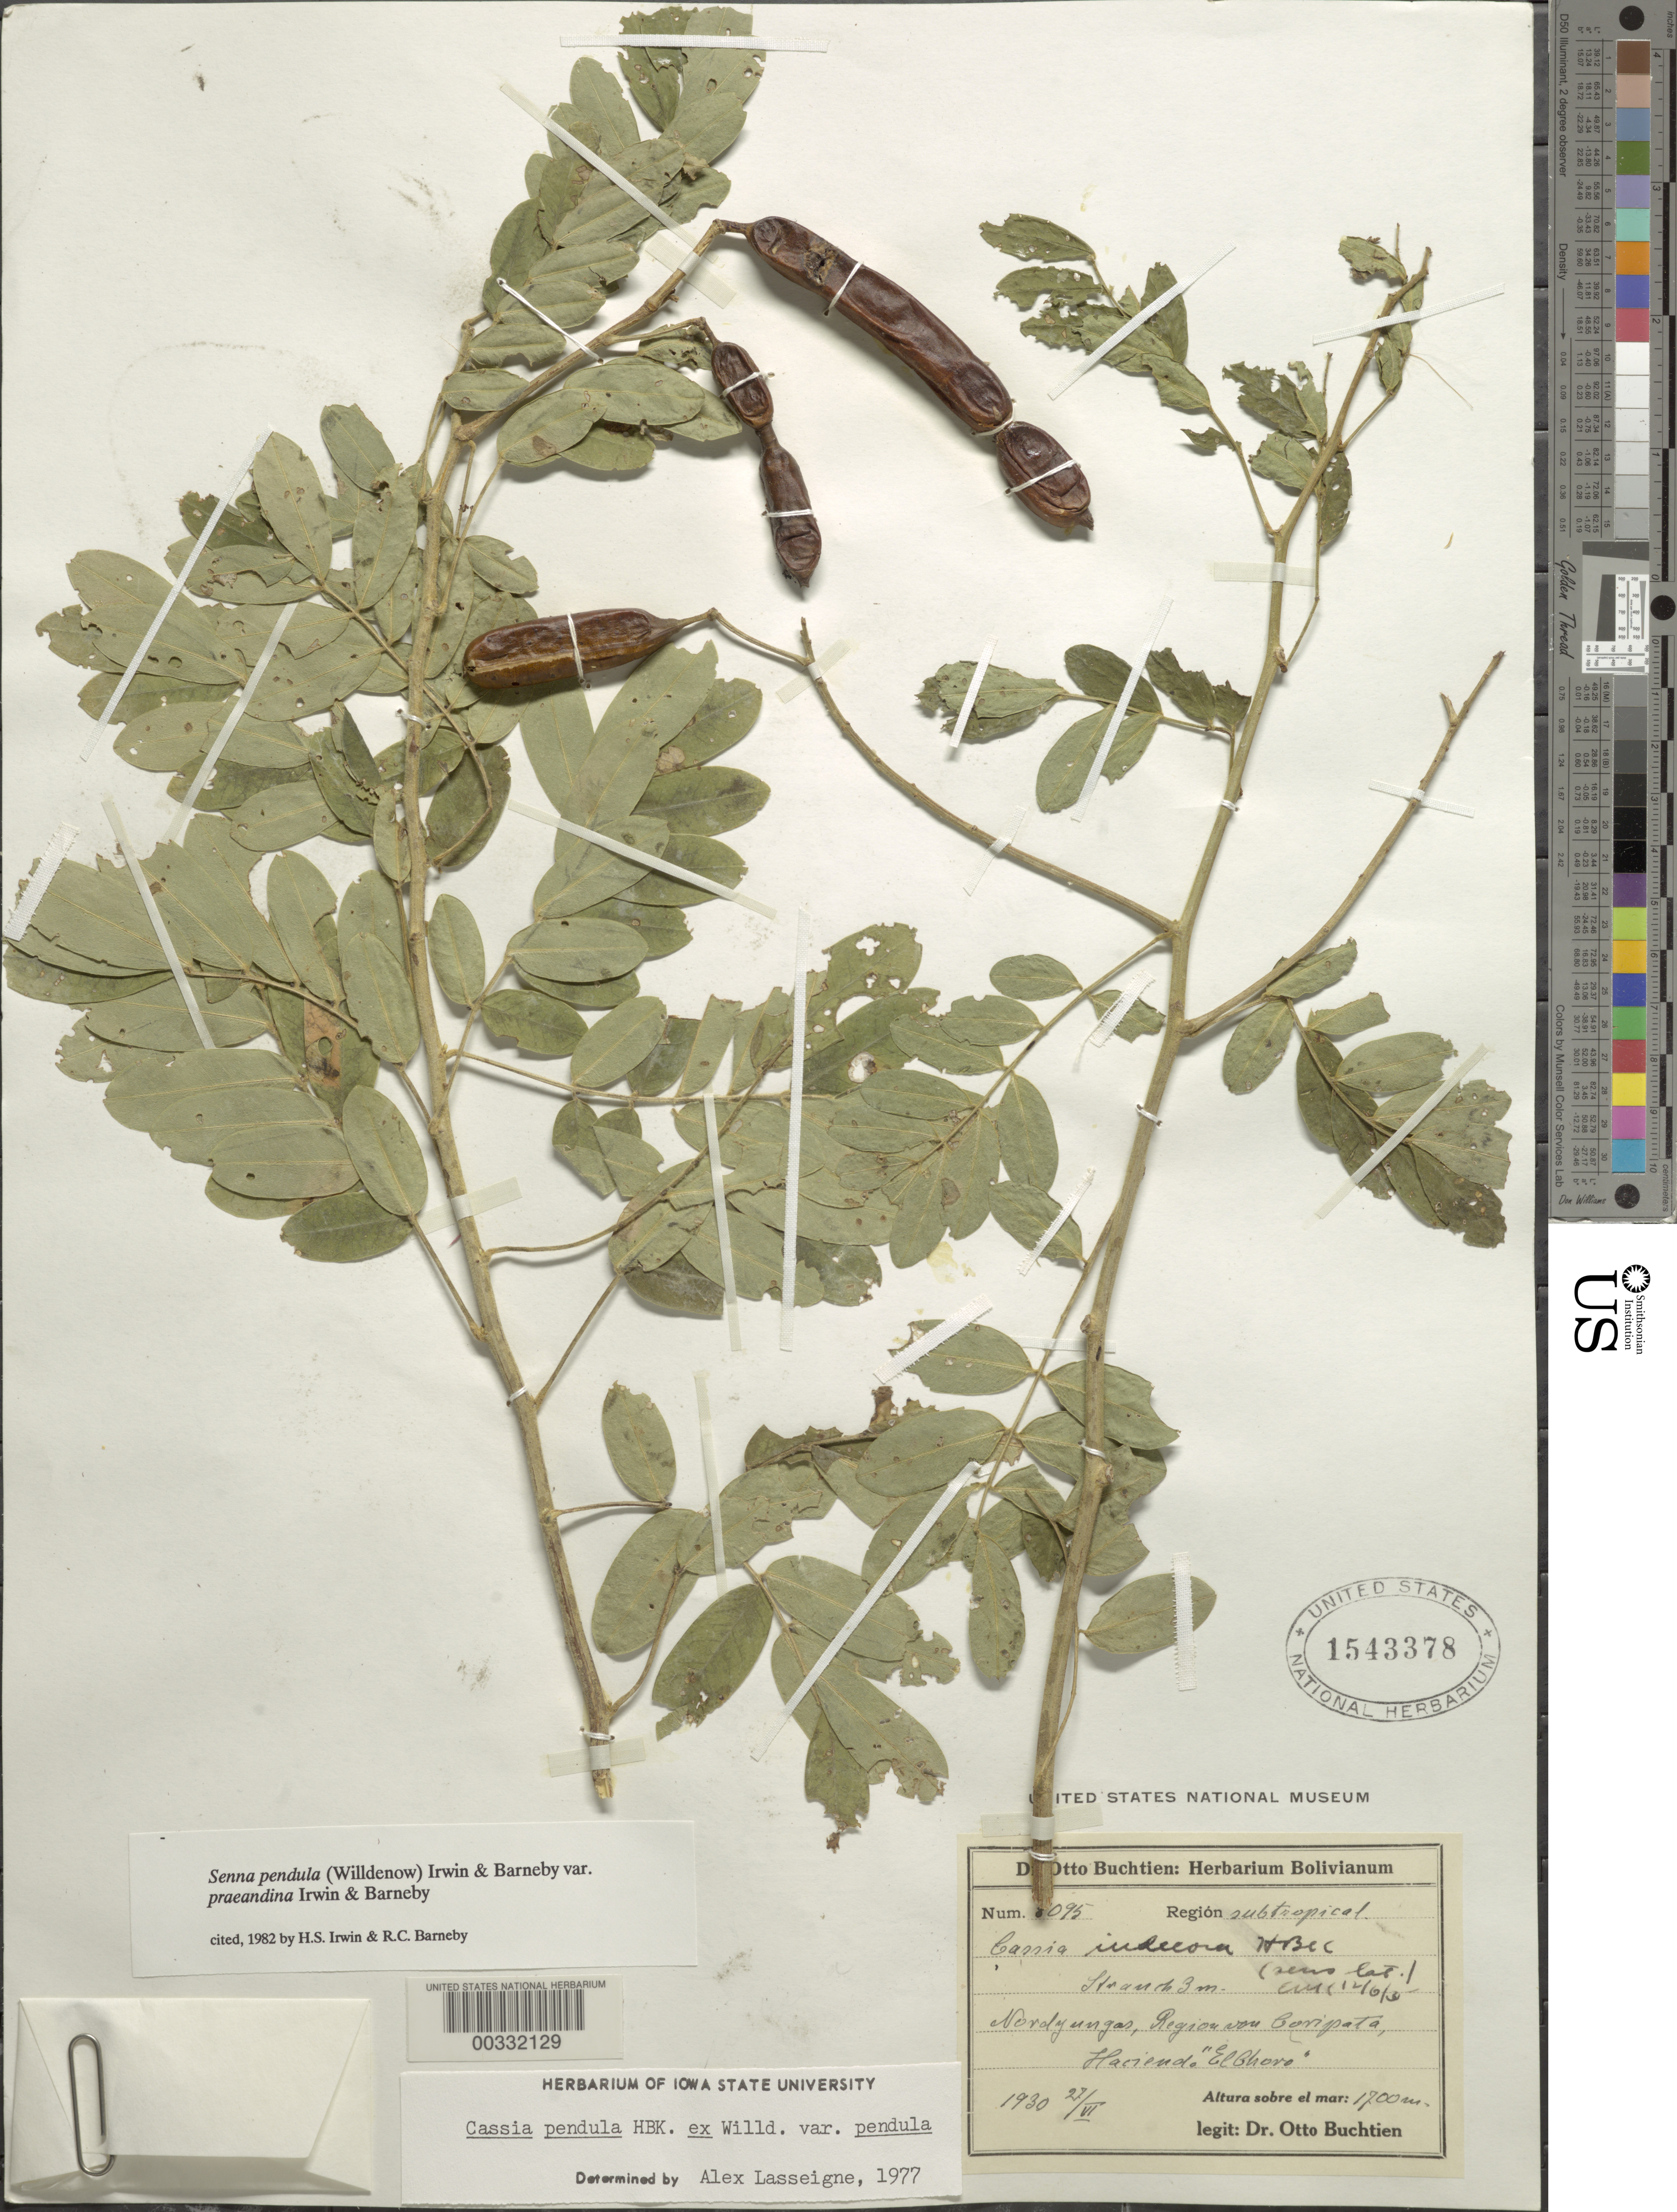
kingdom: Plantae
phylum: Tracheophyta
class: Magnoliopsida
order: Fabales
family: Fabaceae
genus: Senna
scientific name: Senna pendula var. praeandina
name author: H.S. Irwin & Barneby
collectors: O. Buchtien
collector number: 8095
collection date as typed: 27 Jun 1930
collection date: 1930-06-27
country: Bolivia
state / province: La Paz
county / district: Nor Yungas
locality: Coripata region, Hacienda "el Choro"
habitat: Subtropical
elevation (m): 1700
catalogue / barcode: US 1543378